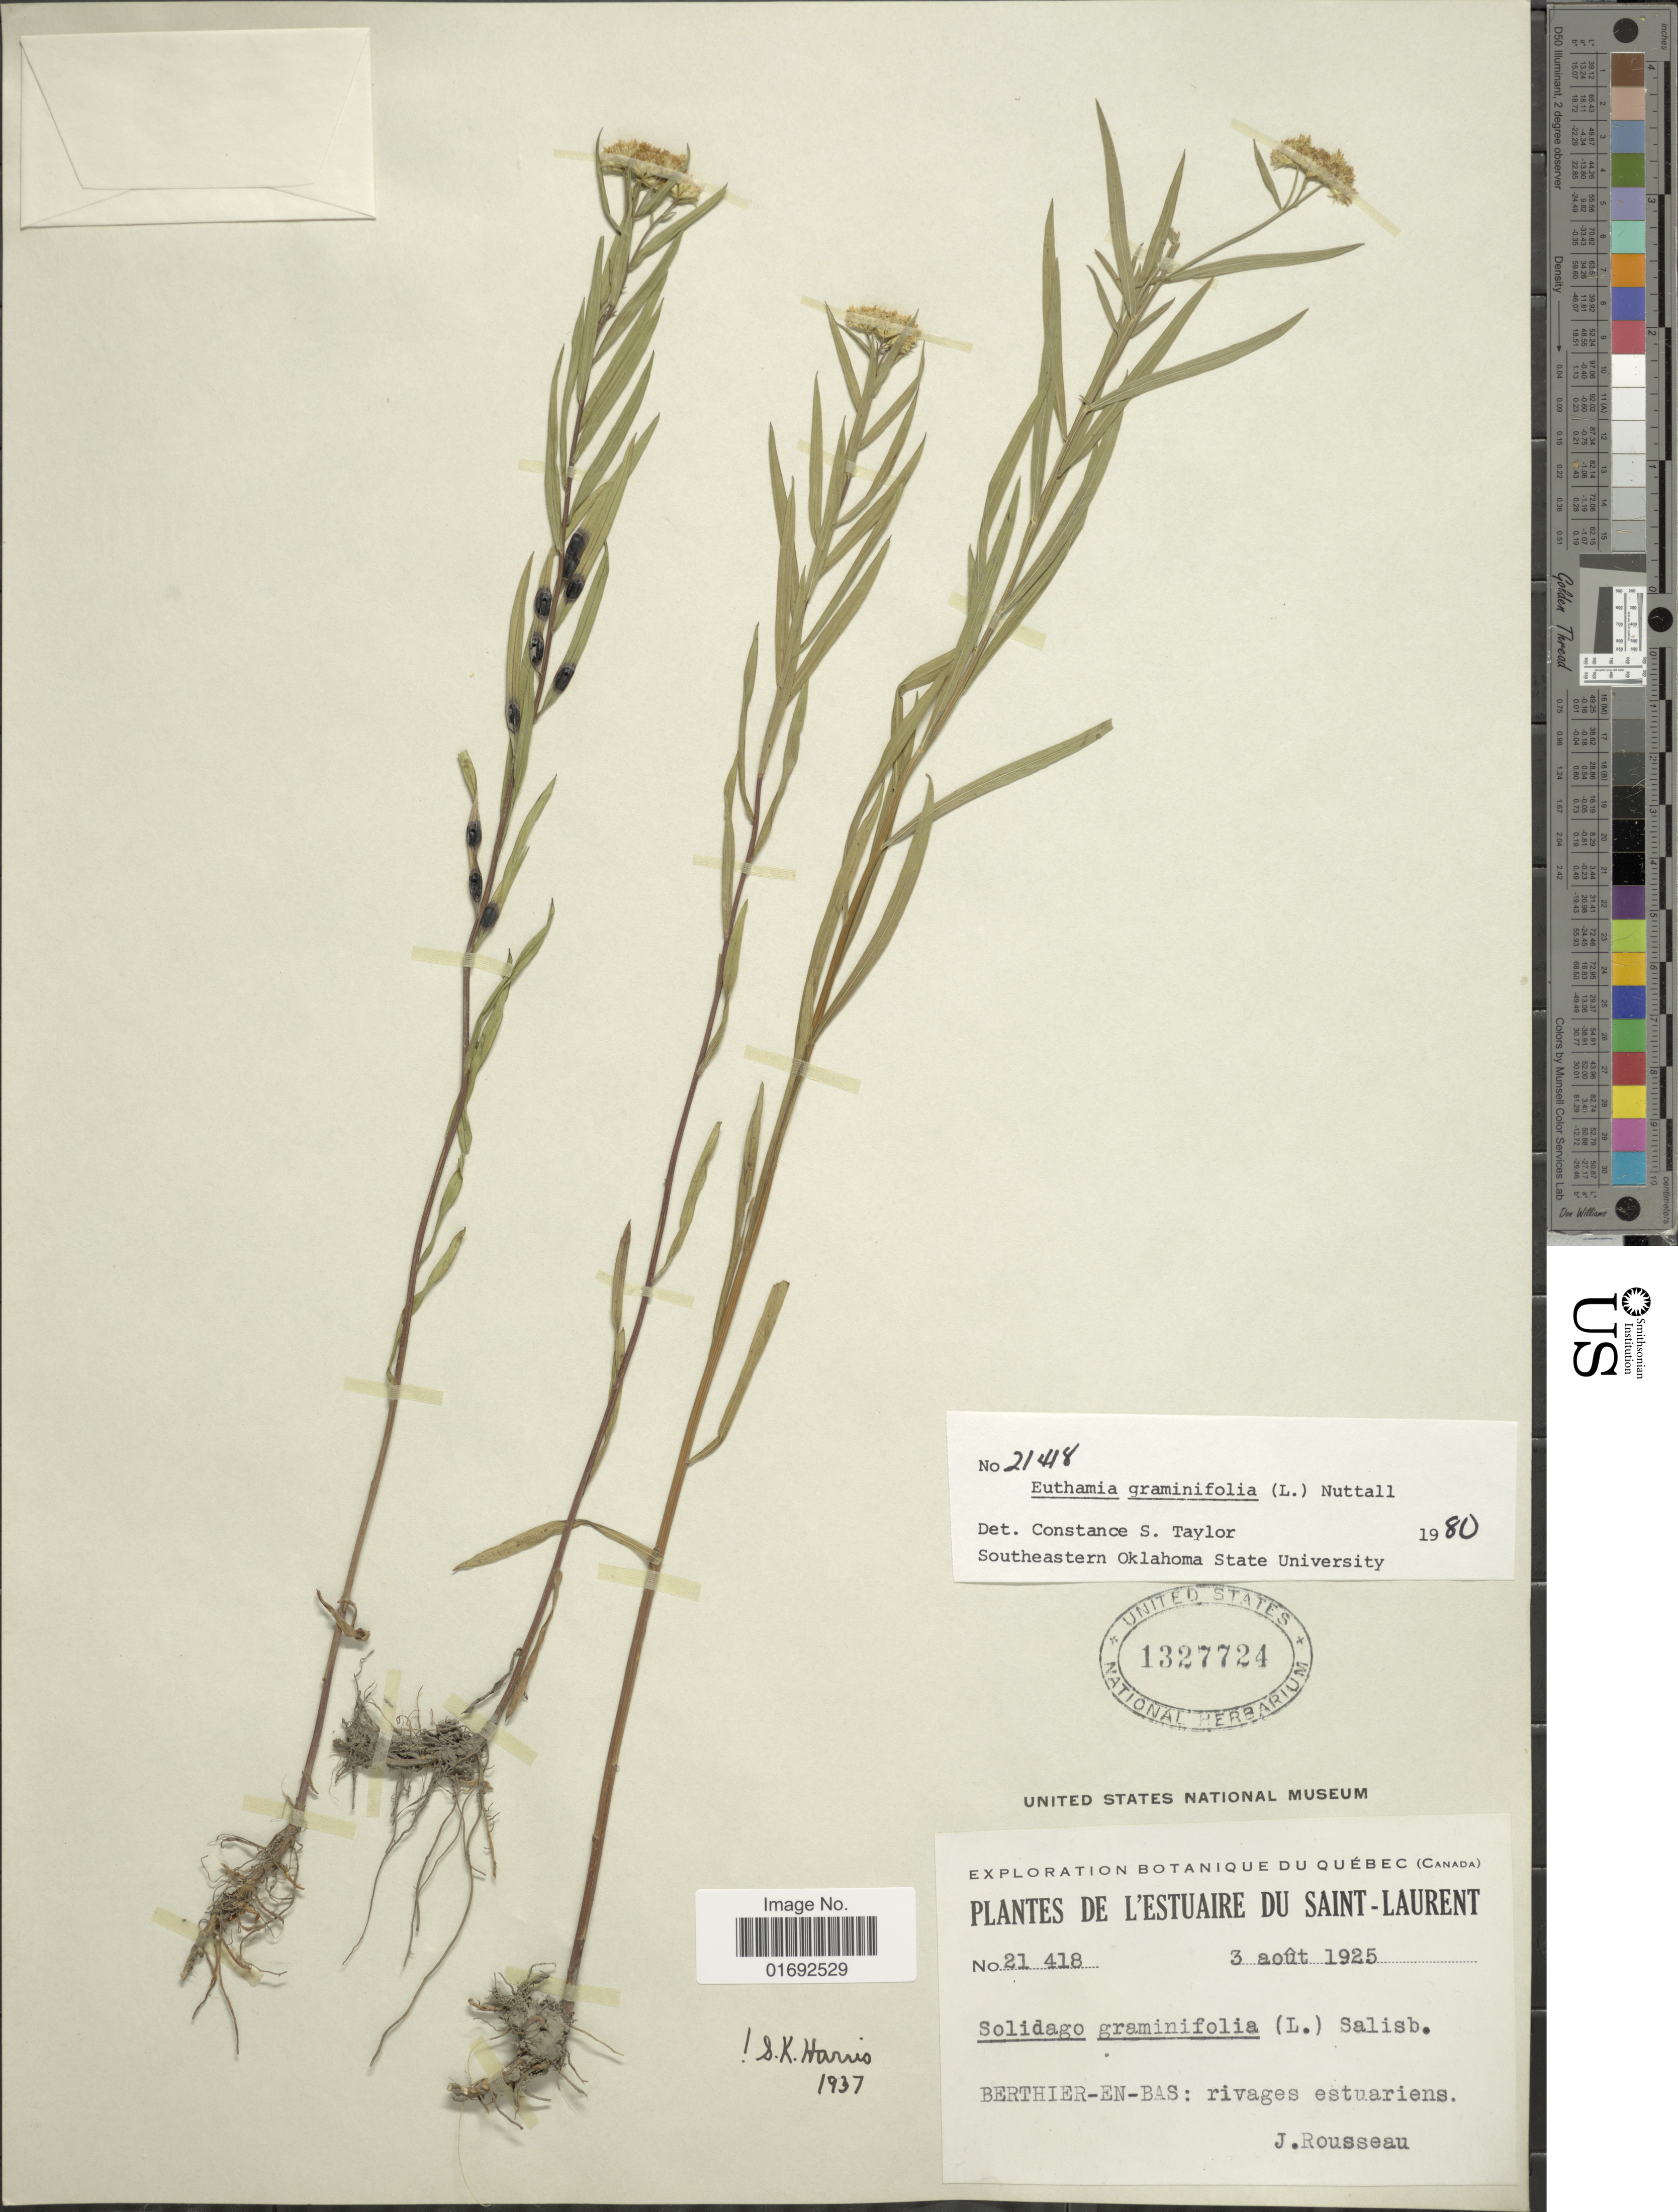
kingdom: Plantae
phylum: Tracheophyta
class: Magnoliopsida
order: Asterales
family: Asteraceae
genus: Euthamia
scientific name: Euthamia graminifolia var. major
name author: (Michx.) Moldenke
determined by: Urbatsch, Lowell E., Curator (LSU), Louisiana State University (UNITED STATES)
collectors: J. Rousseau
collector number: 21418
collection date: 1925-08-03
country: Canada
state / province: Quebec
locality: L'Estuaire du Saint-Laurent, Berthier-en-Bas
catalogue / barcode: US 1327724